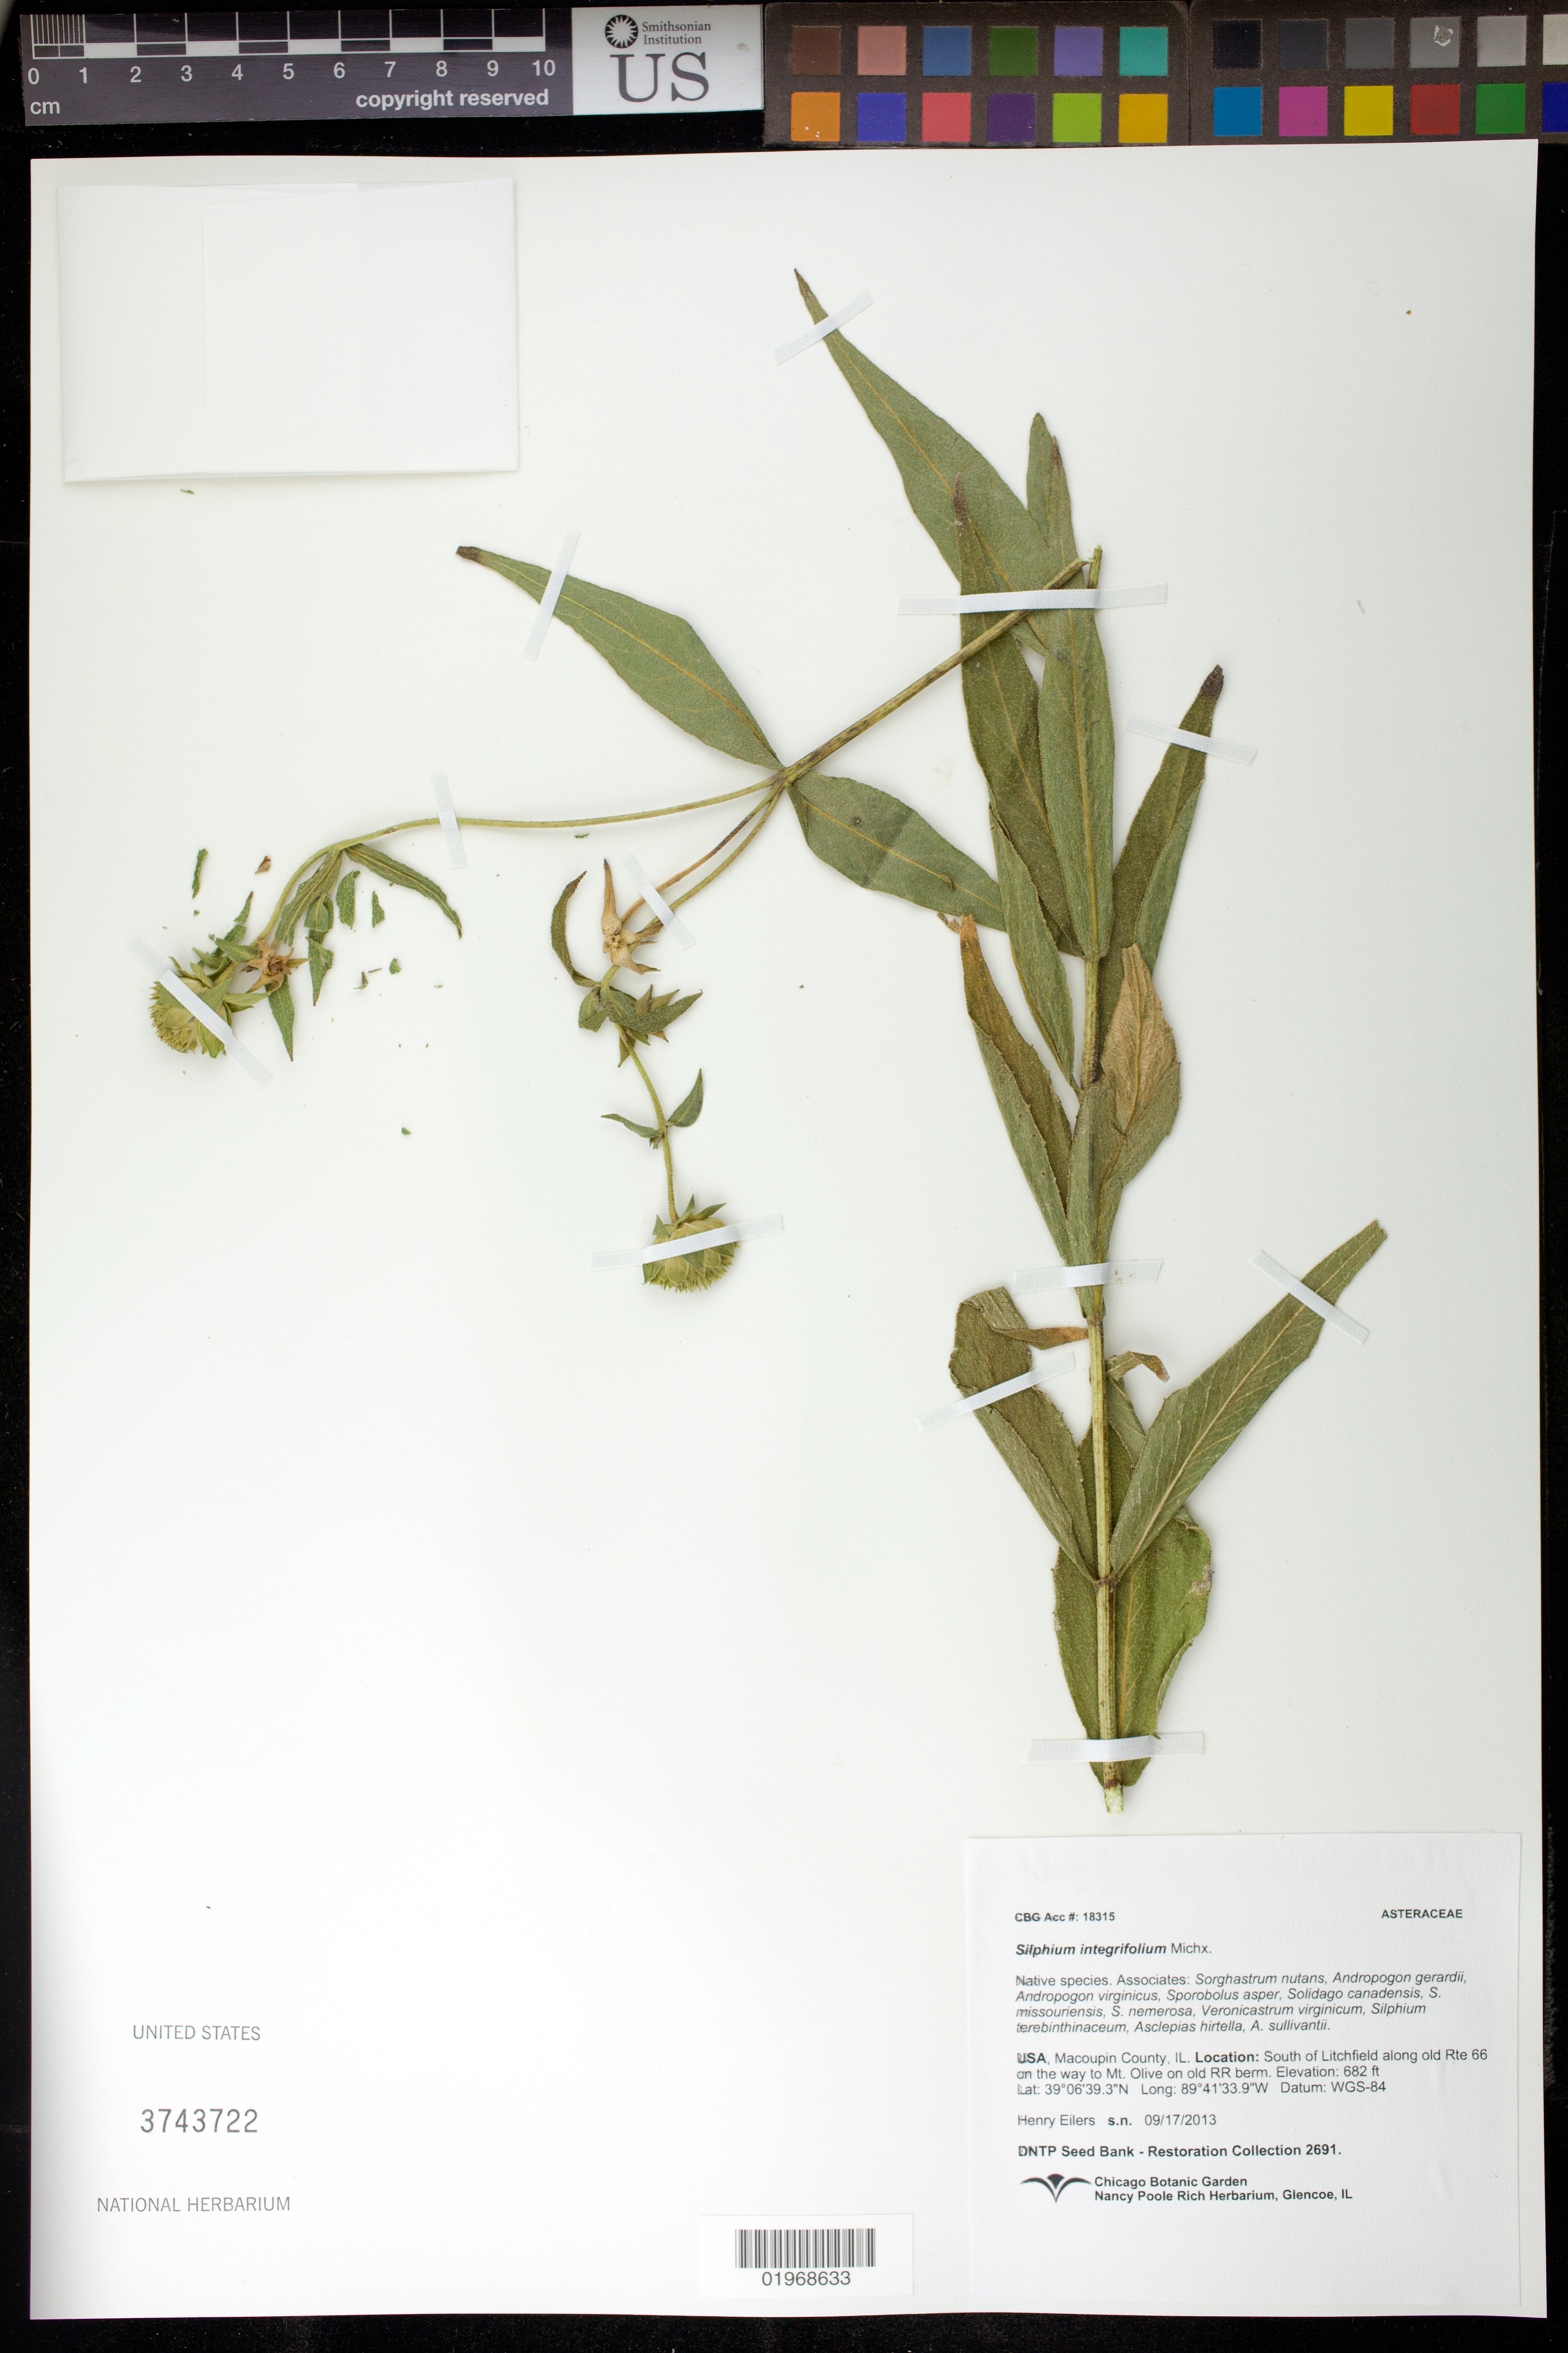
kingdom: Plantae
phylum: Tracheophyta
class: Magnoliopsida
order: Asterales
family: Asteraceae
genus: Silphium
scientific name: Silphium integrifolium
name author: Michx.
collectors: H. Eilers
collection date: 2013-09-17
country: United States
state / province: Illinois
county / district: Macoupin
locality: S of Litchfield along old Rte 66 to Mt. Olive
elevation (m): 208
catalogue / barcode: US 3743722